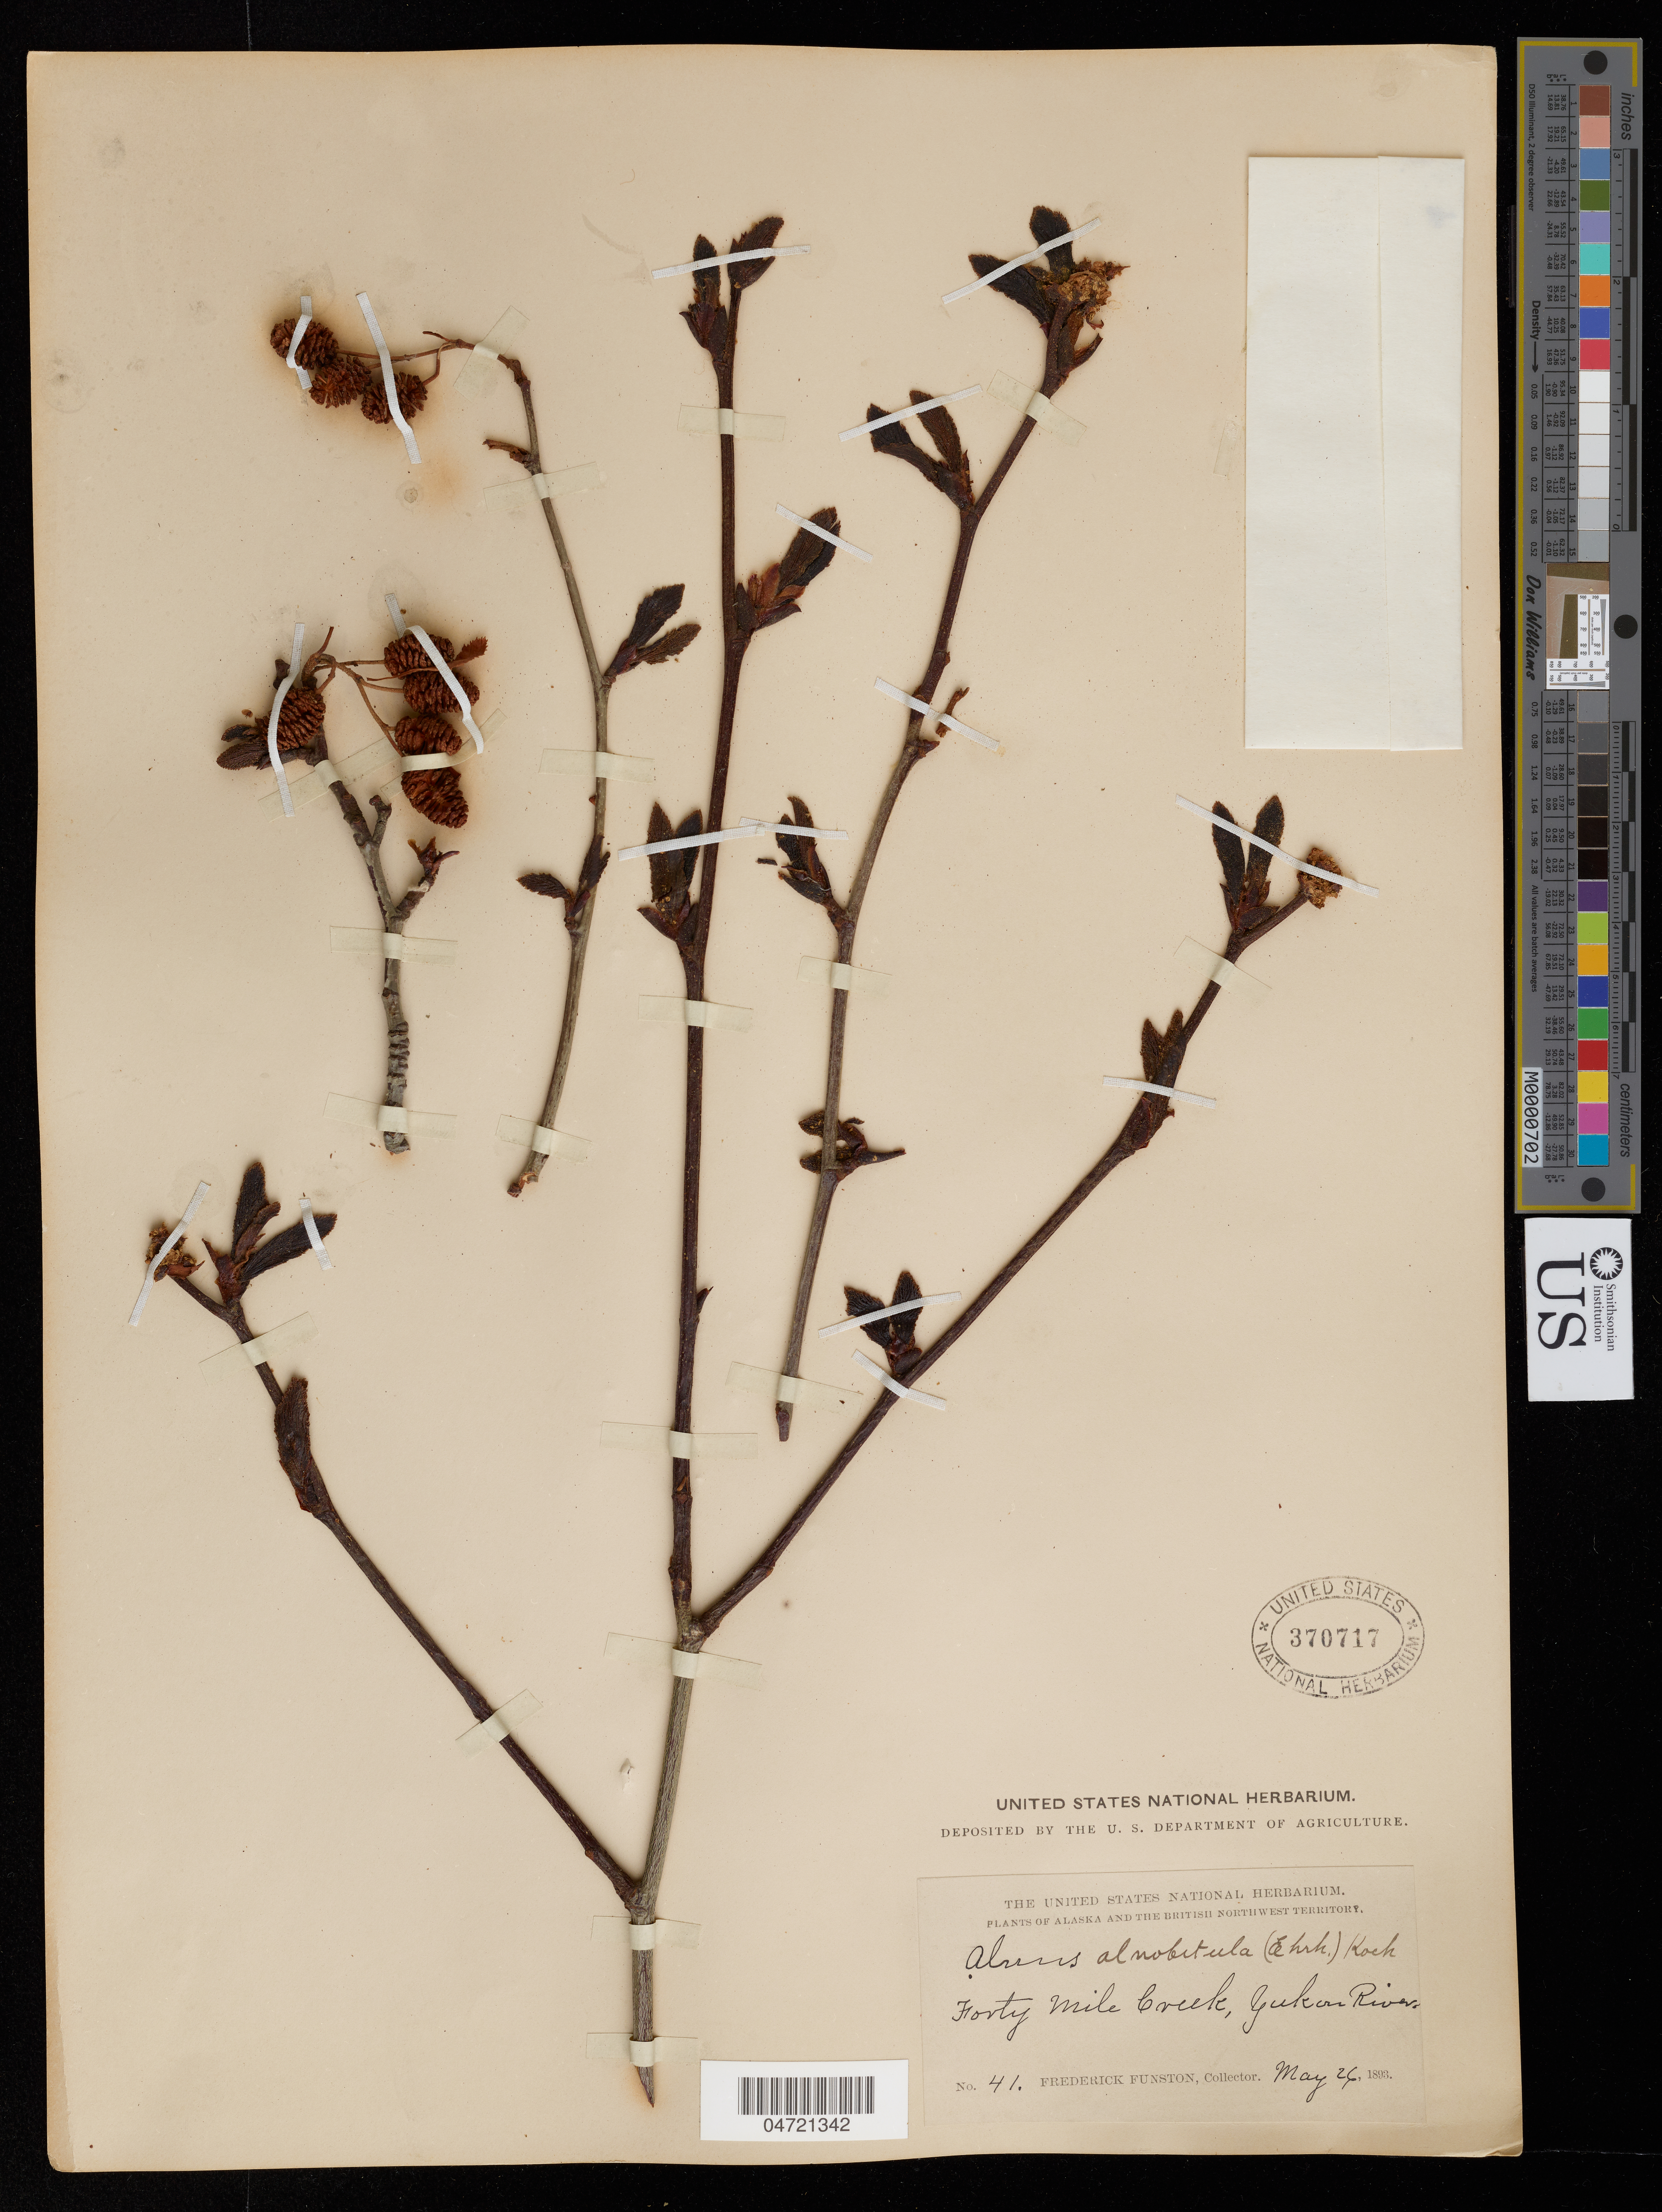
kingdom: Plantae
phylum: Tracheophyta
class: Magnoliopsida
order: Fagales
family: Betulaceae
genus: Alnus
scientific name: Alnus alnobetula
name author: (Ehrh.) K. Koch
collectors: F. Funston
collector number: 41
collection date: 1893-05-26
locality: Alaska and the British Northwest Territory. Fort Mile Creek, Yukon River.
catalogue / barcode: US 370717